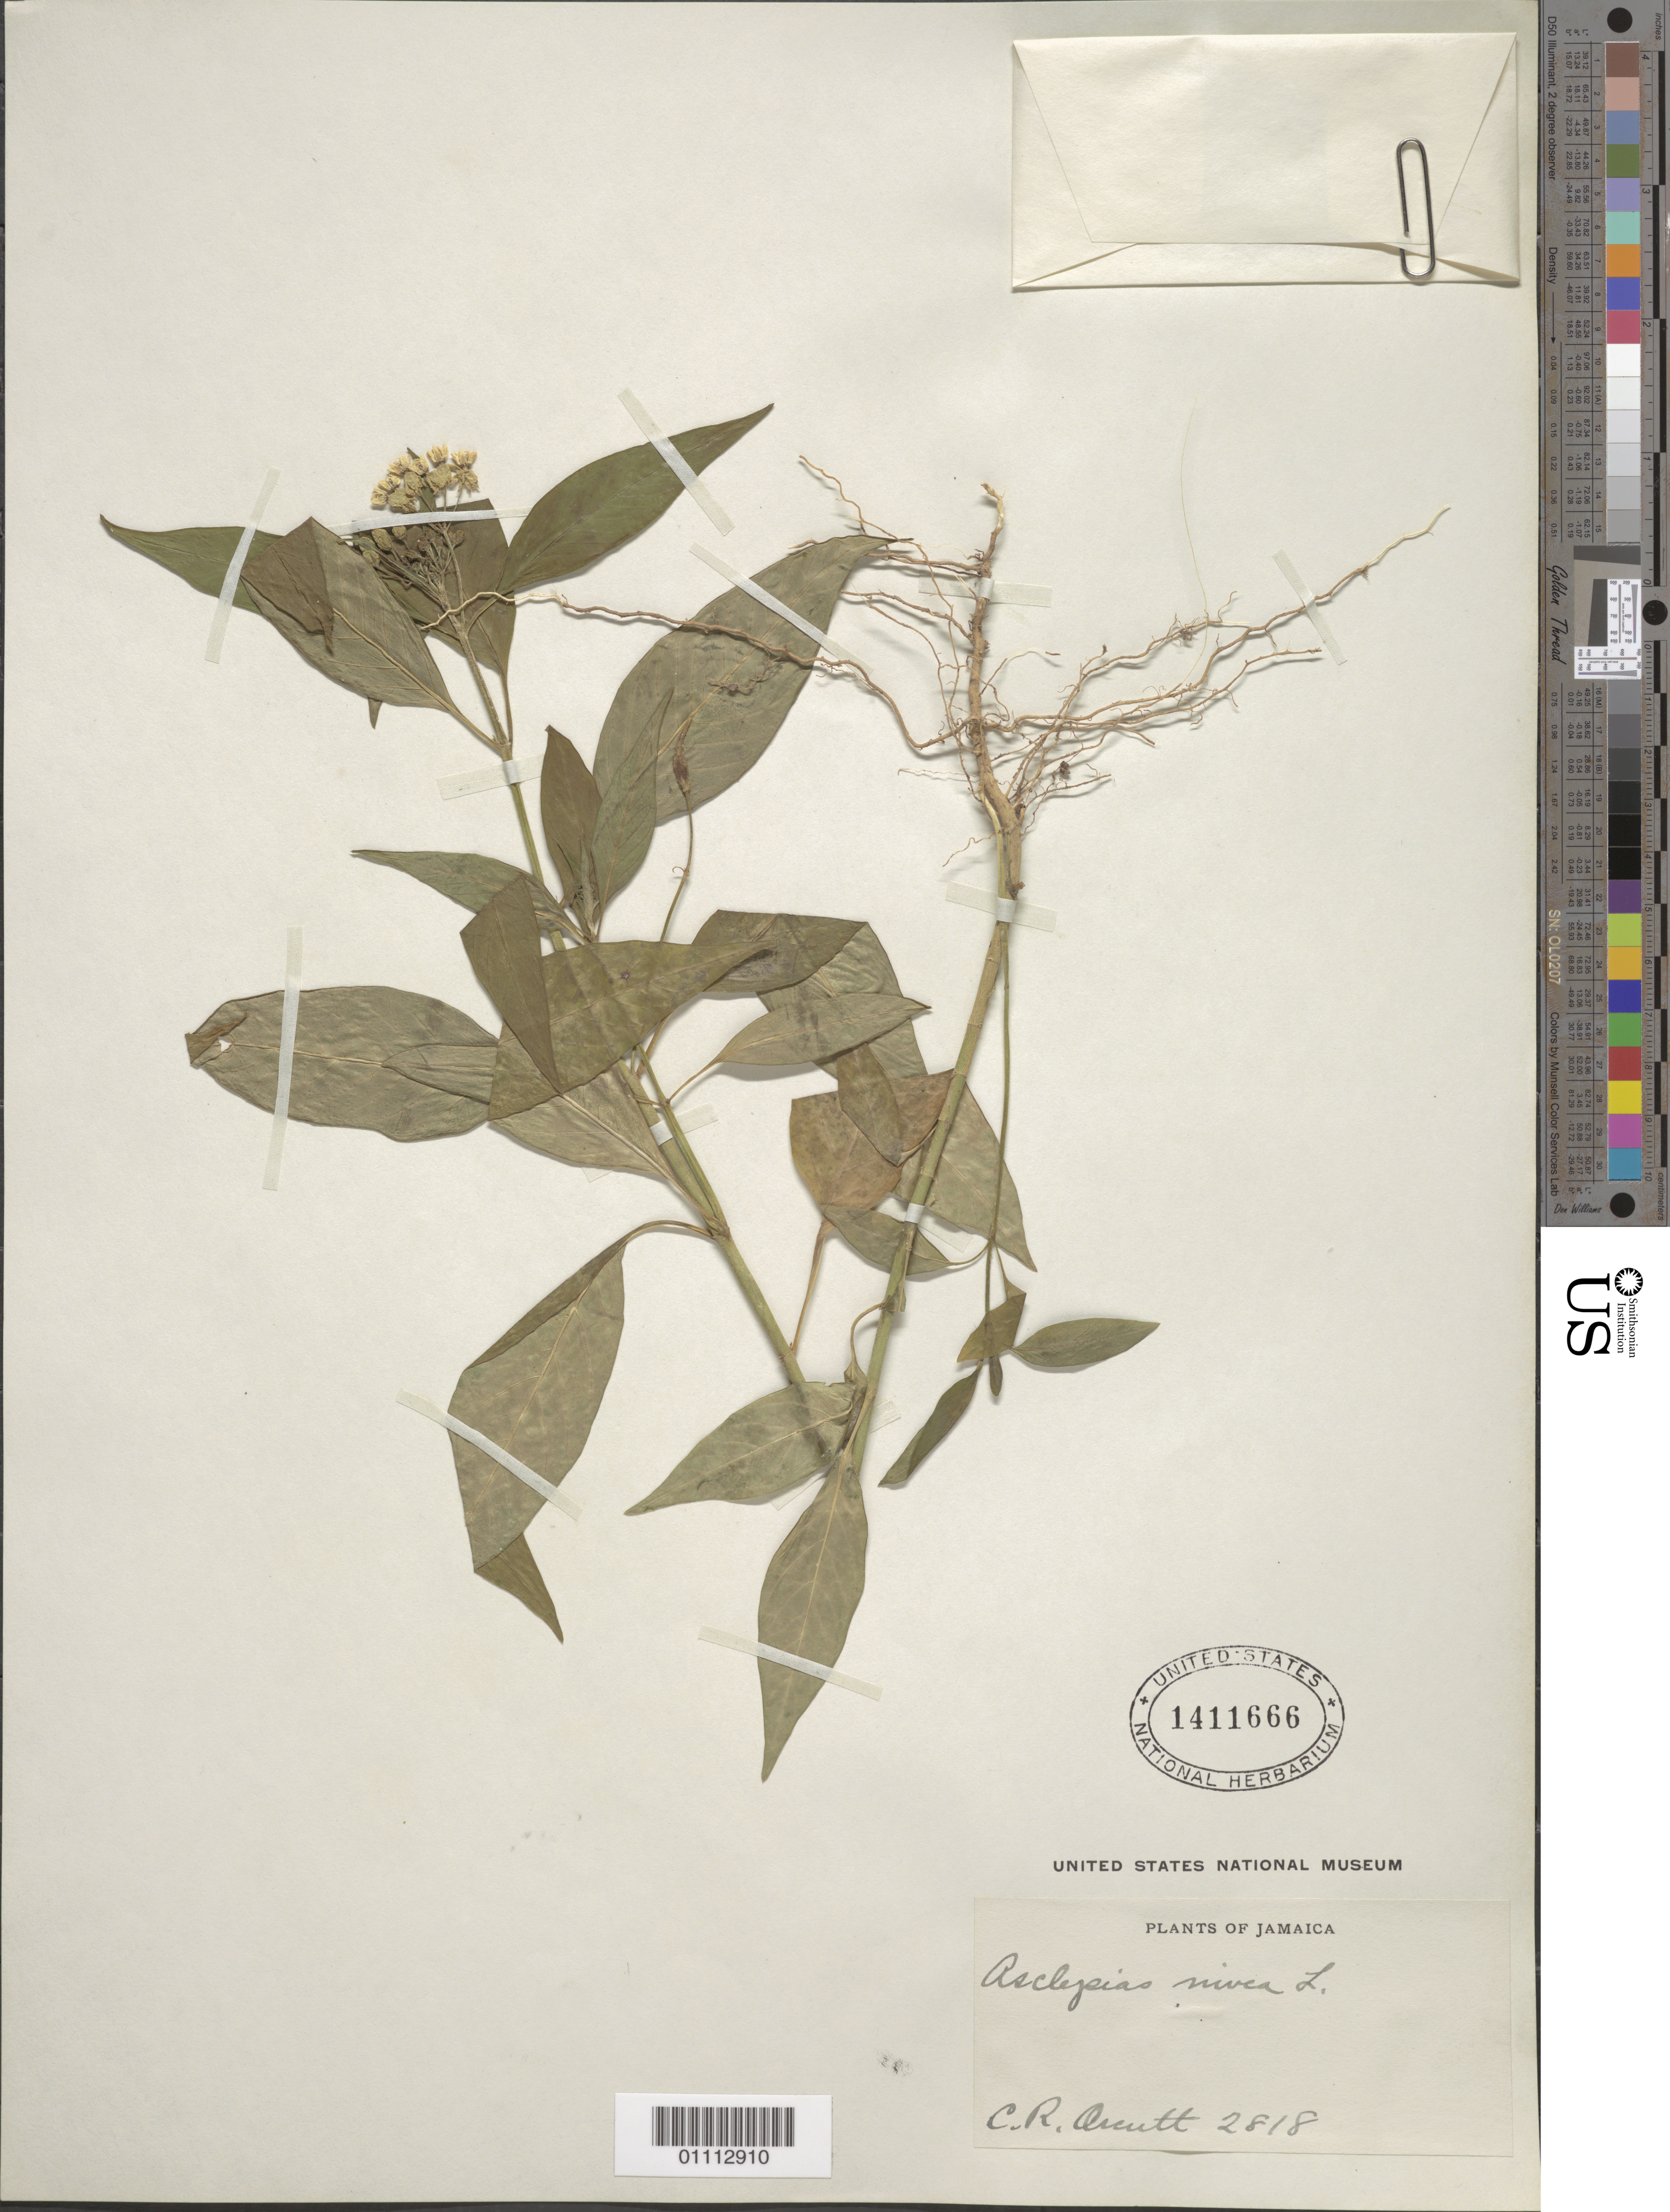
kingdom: Plantae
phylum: Tracheophyta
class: Magnoliopsida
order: Gentianales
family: Apocynaceae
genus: Asclepias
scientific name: Asclepias nivea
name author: L.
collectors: C. R. Orcutt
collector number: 2818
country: Jamaica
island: Jamaica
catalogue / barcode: US 1411666